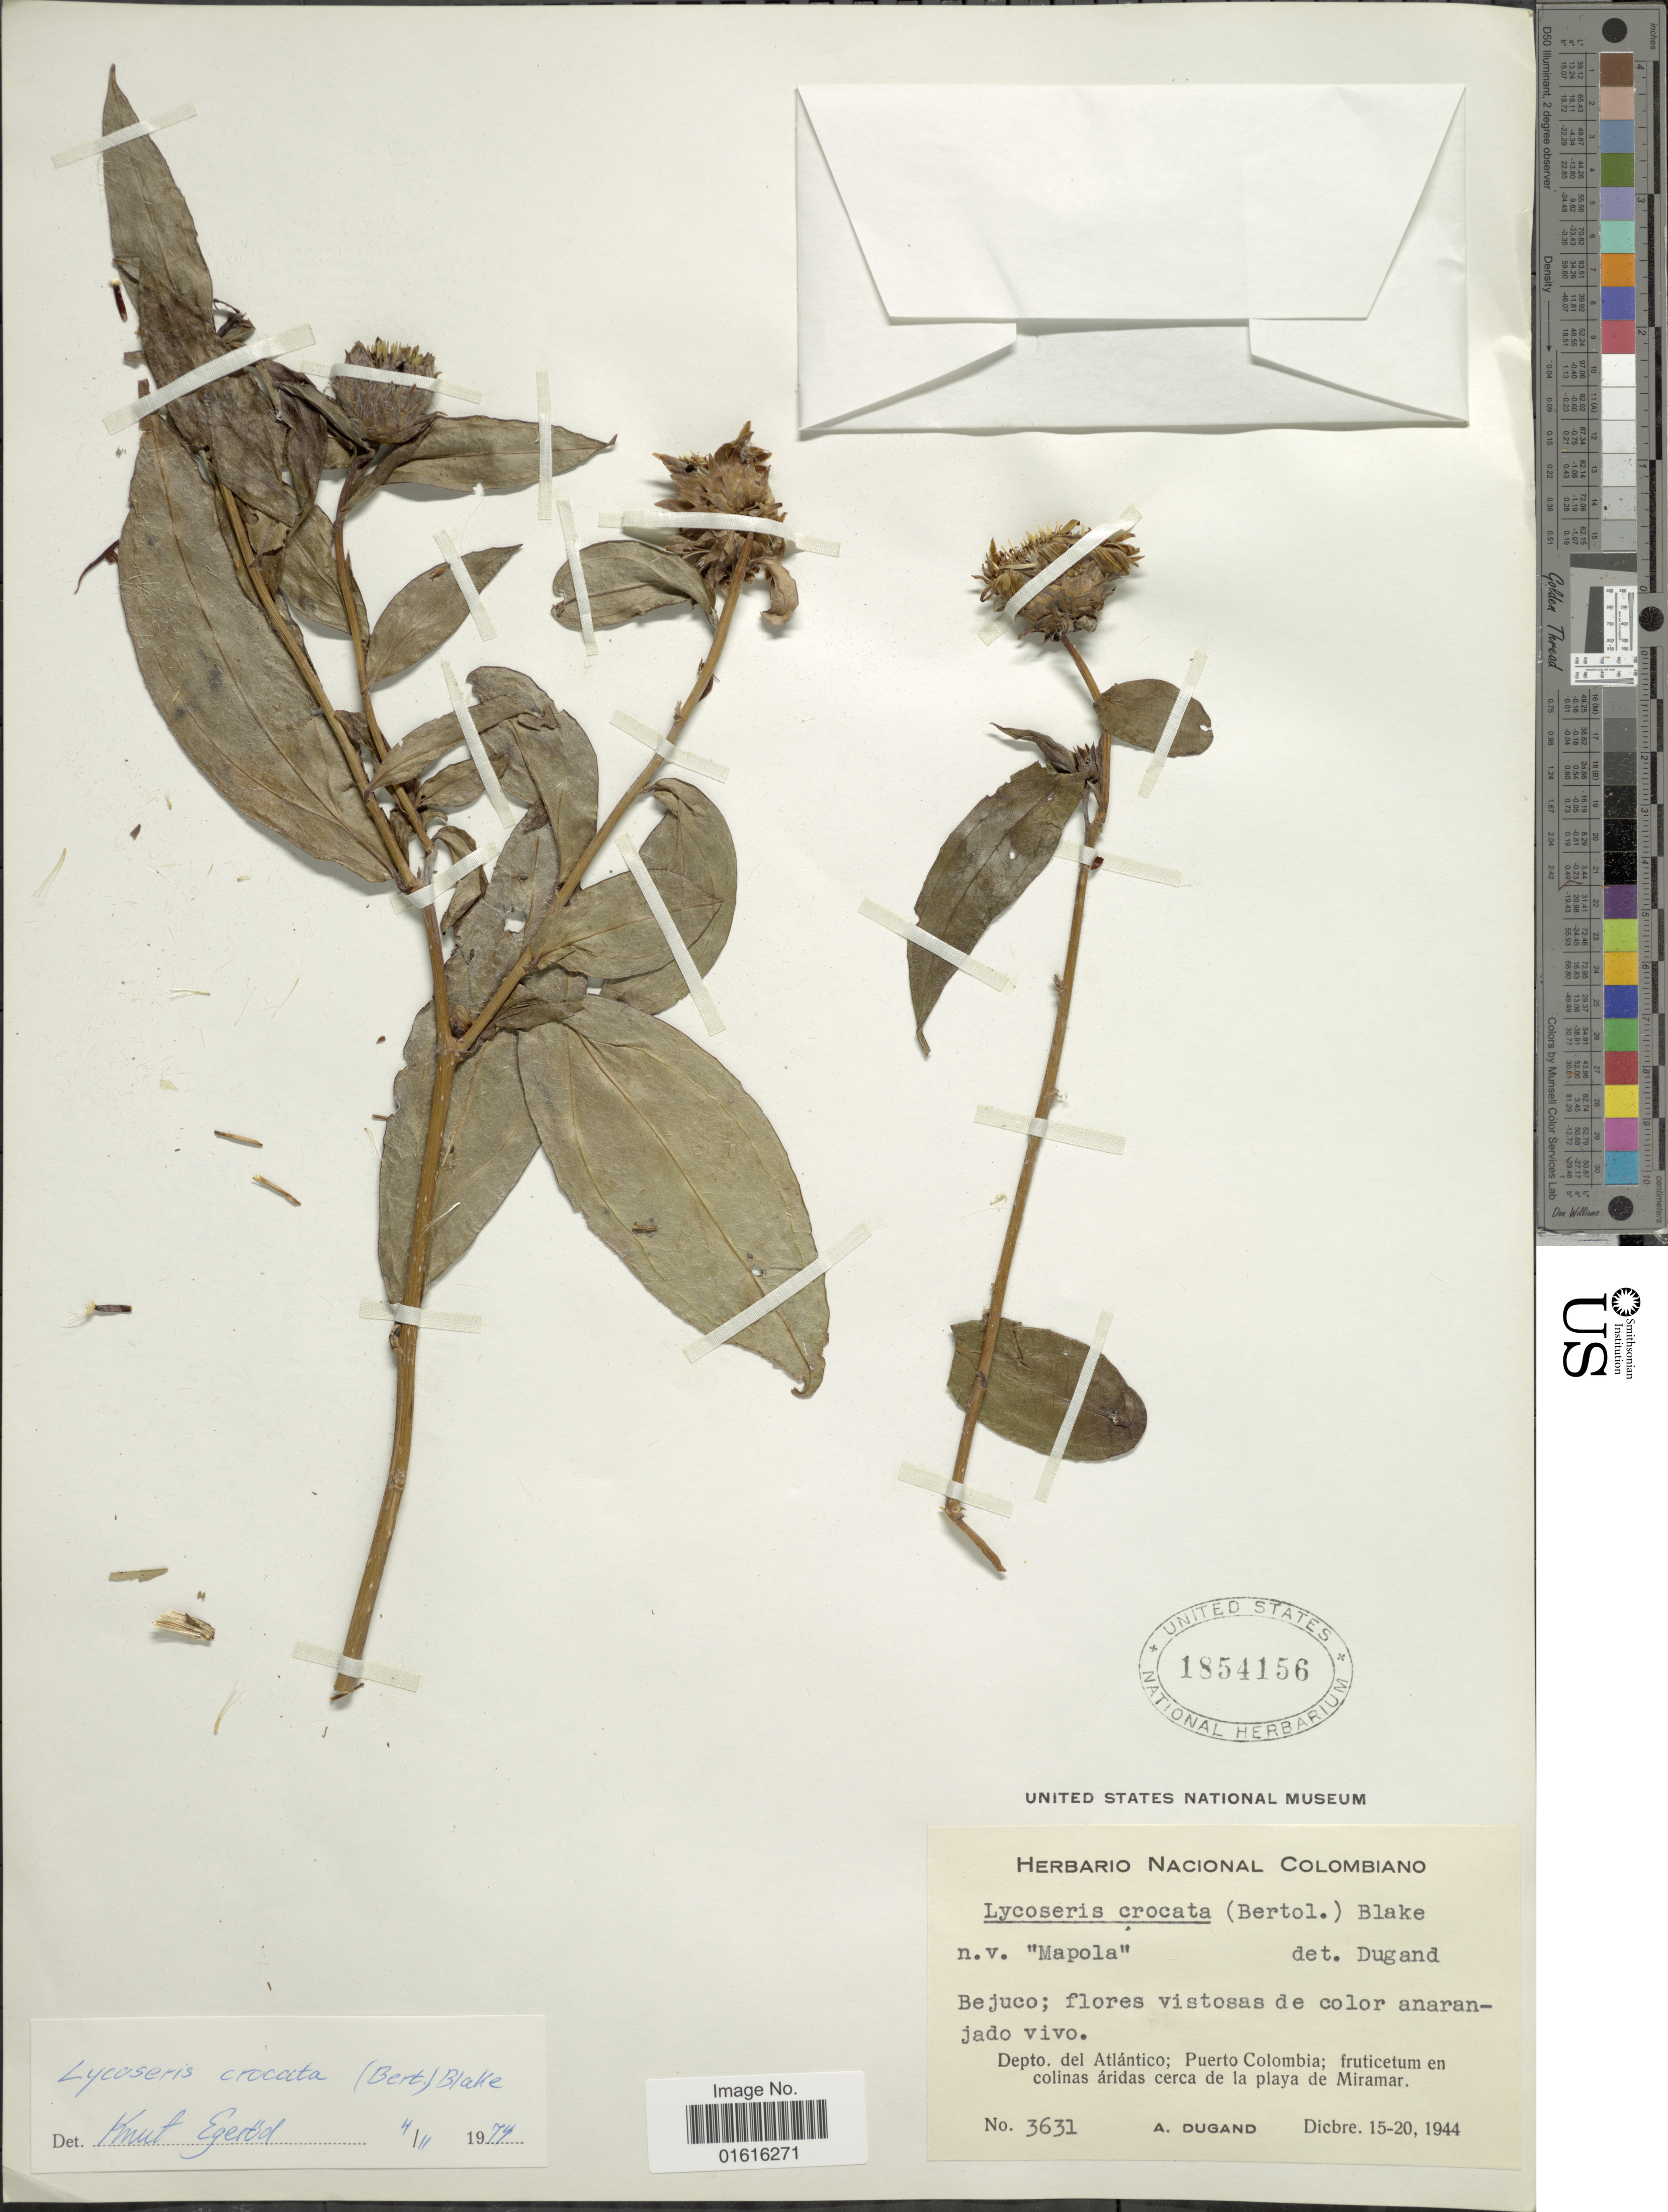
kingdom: Plantae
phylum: Tracheophyta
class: Magnoliopsida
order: Asterales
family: Asteraceae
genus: Lycoseris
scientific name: Lycoseris crocata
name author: S.F. Blake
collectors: A. Dugand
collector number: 3631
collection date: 1944-12-15/1944-12-20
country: Colombia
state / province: Atlántico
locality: Depto. del Atlántico; Puerto Colombia; fruticetum en colinas áridas cerca de la playa de Miramar.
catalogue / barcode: US 1854156